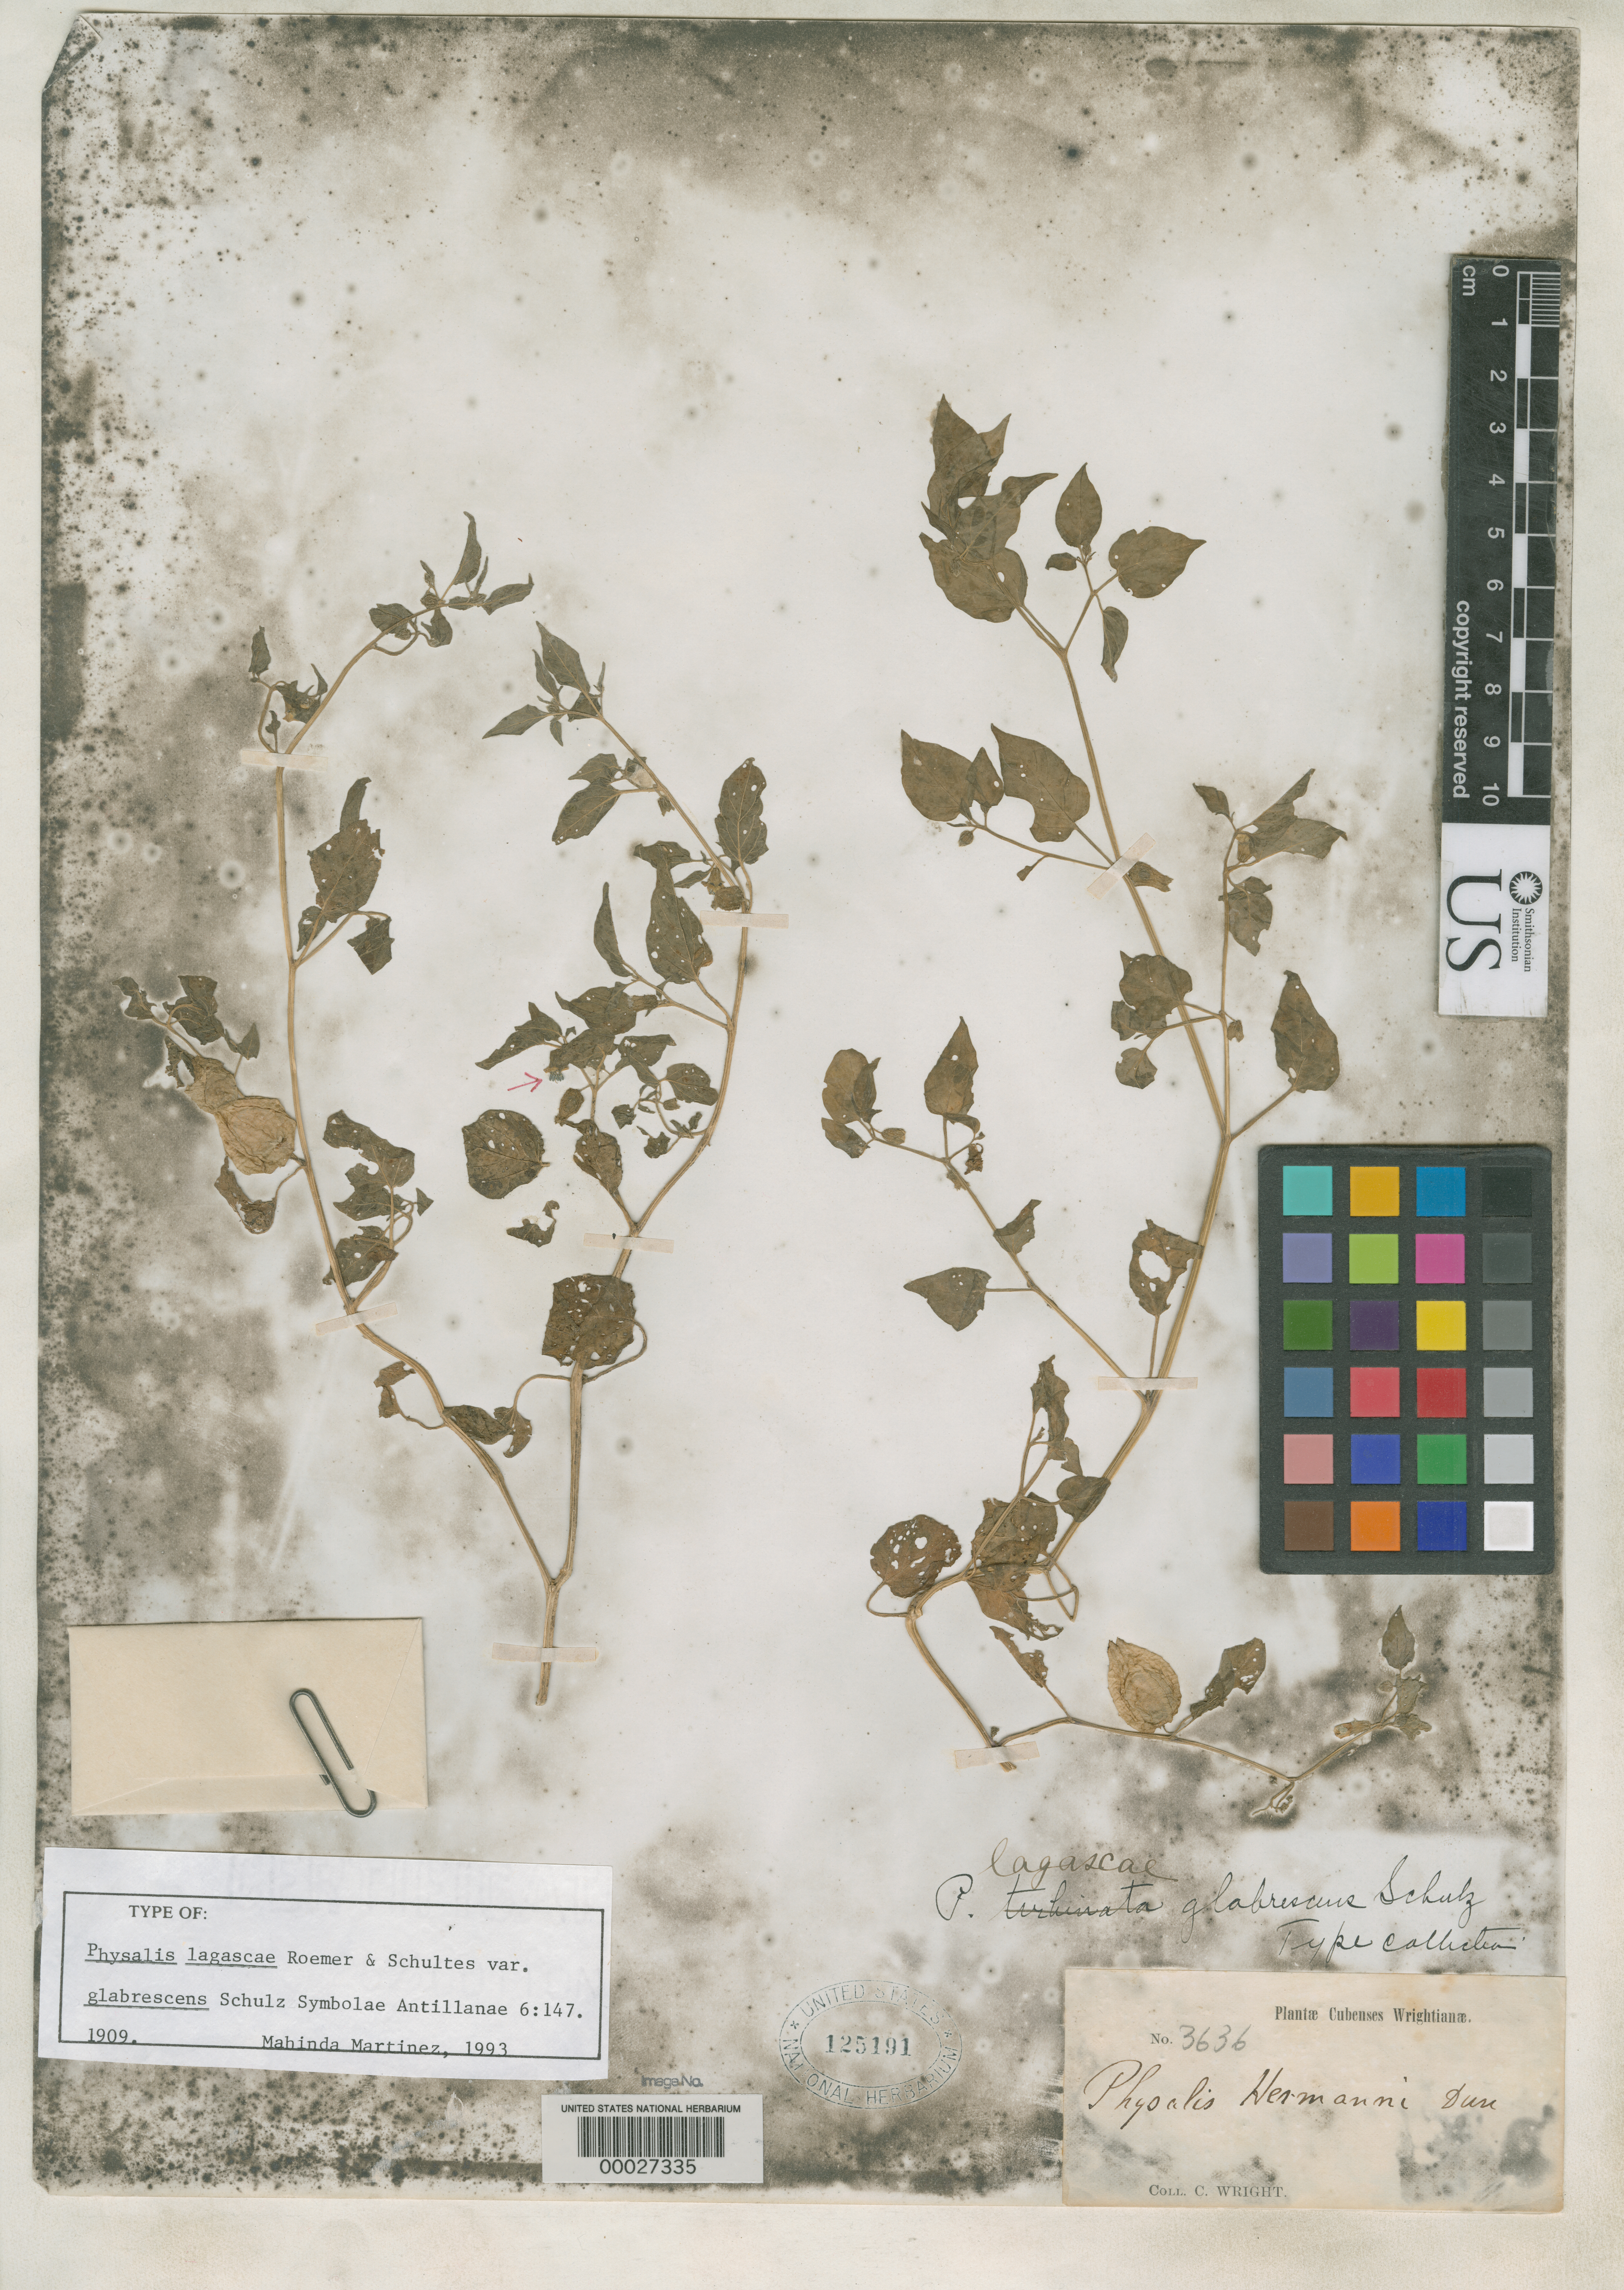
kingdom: Plantae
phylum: Tracheophyta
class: Magnoliopsida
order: Solanales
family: Solanaceae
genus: Physalis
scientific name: Physalis lagascae var. glabrescens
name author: O.E. Schulz in Urb.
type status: Type Collection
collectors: C. Wright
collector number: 3636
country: Cuba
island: Greater Antilles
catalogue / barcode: US 125191